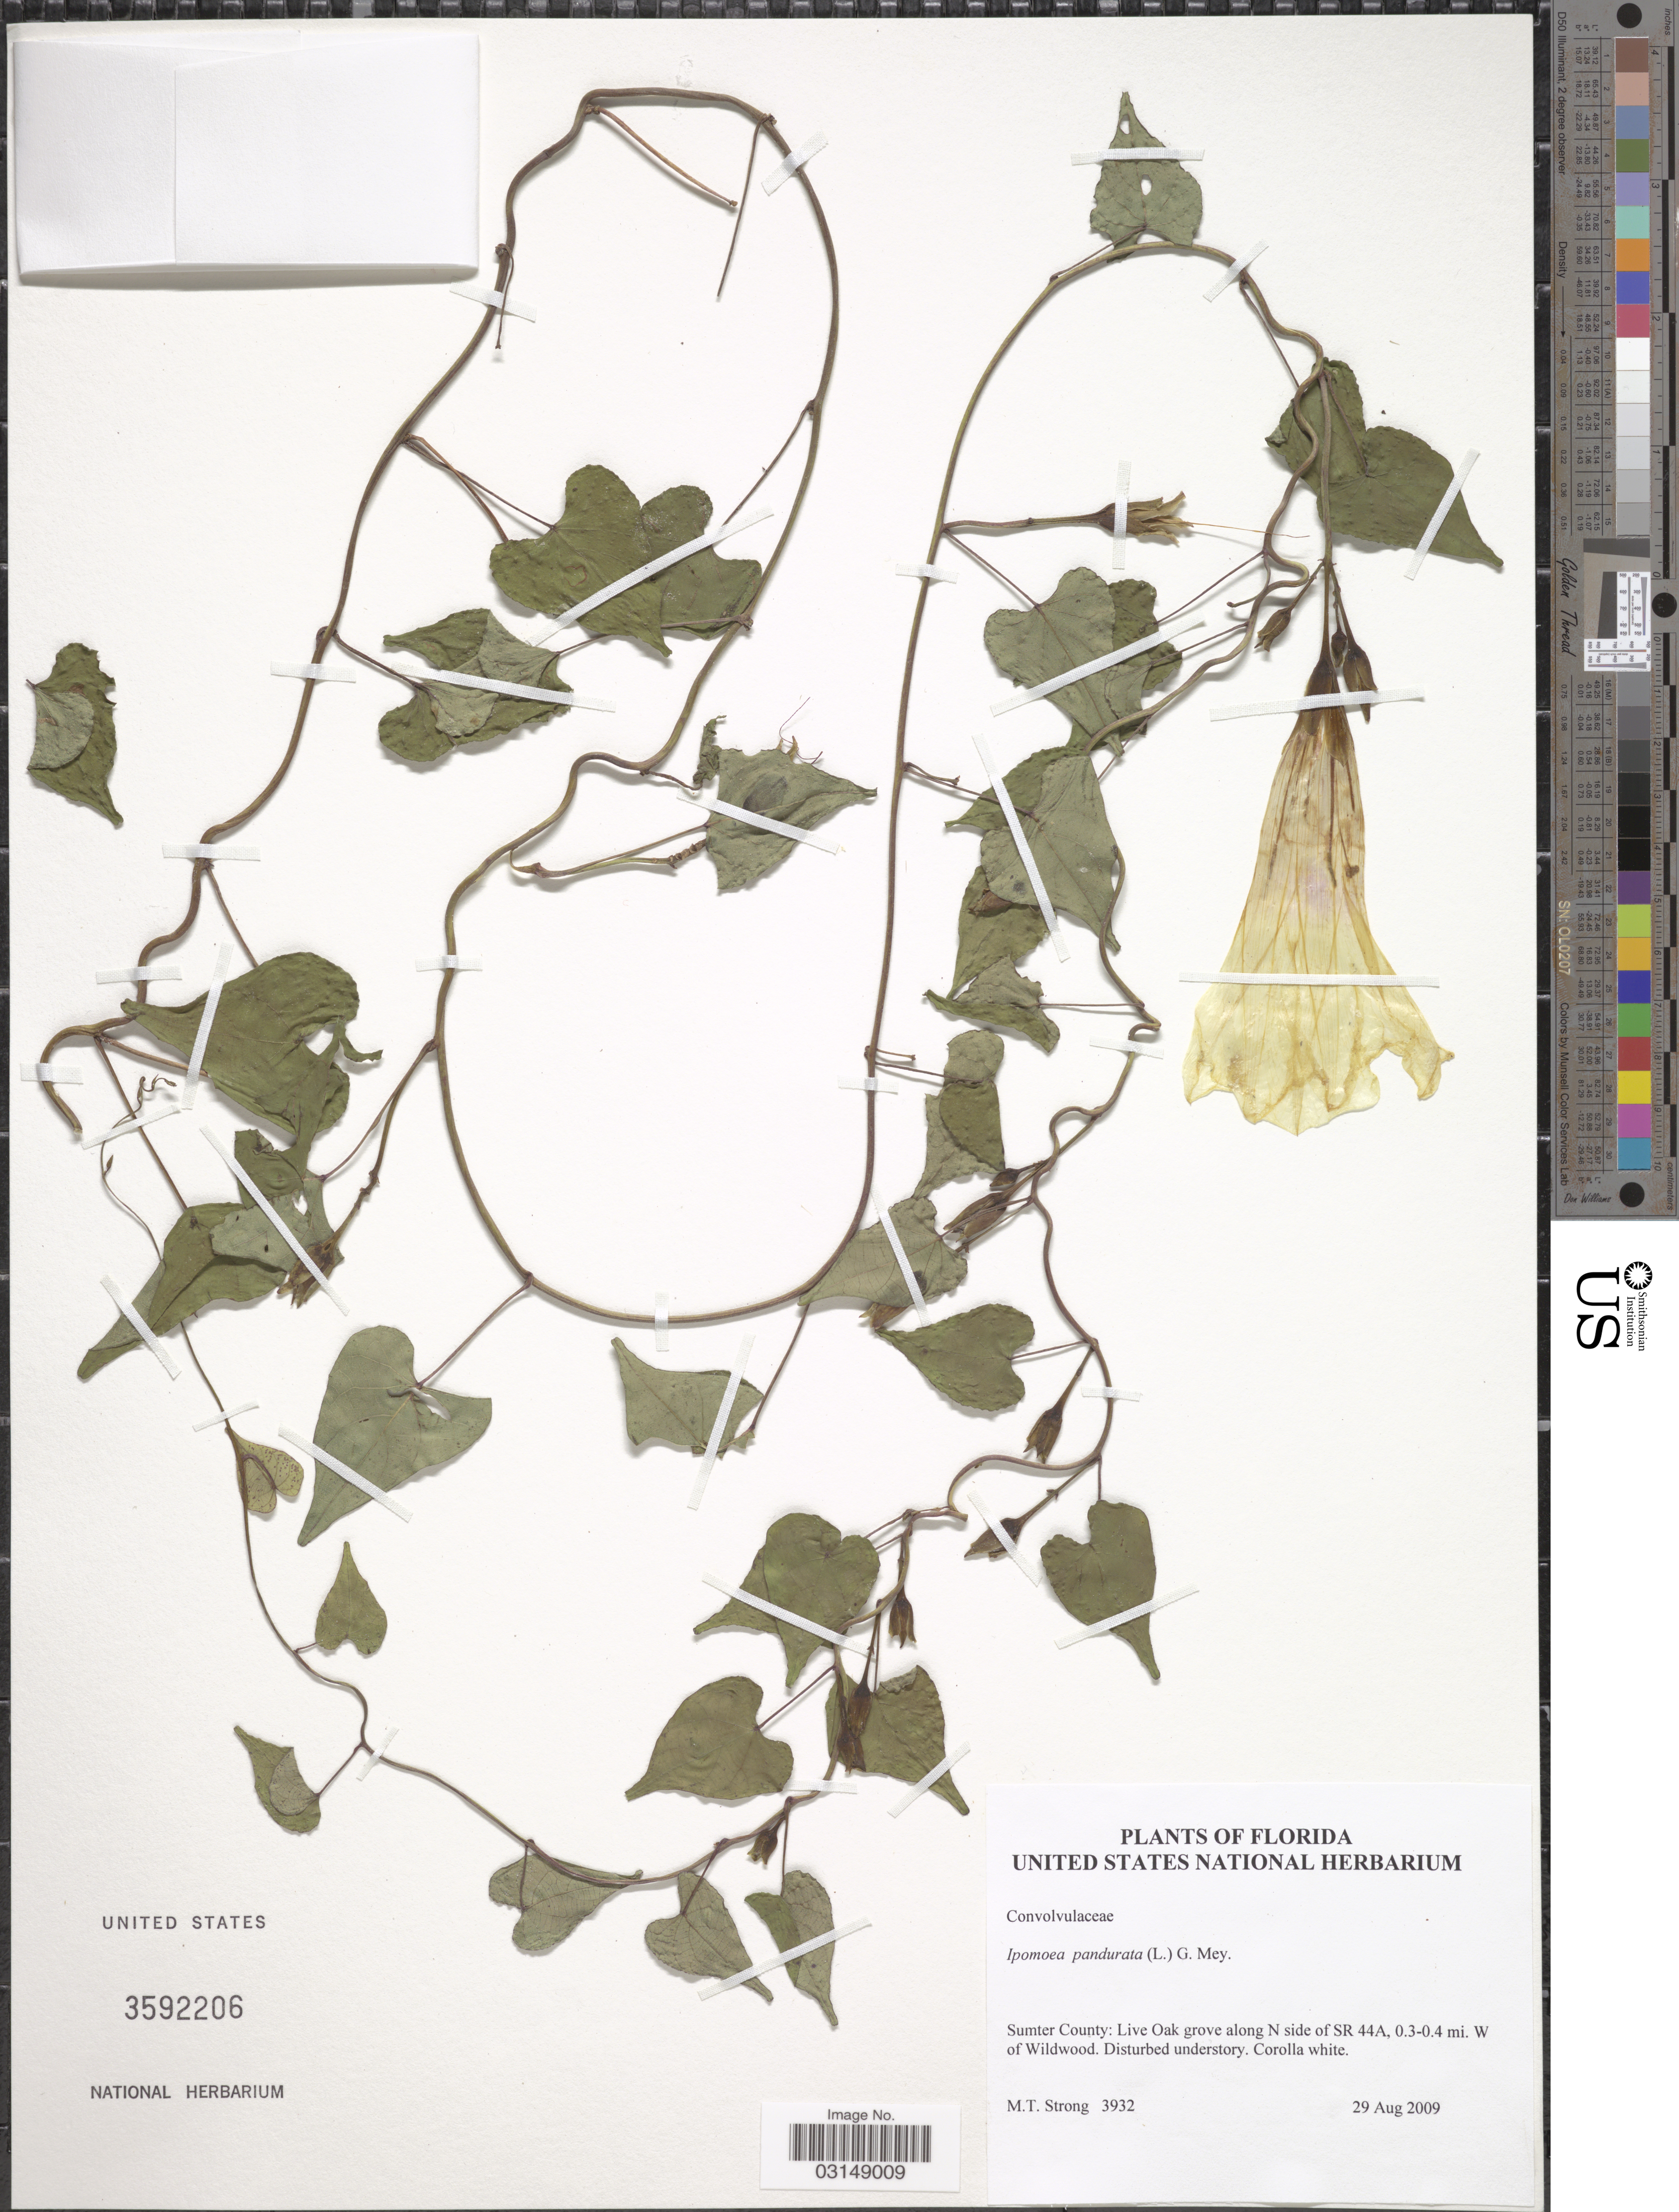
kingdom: Plantae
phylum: Tracheophyta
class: Magnoliopsida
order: Solanales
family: Convolvulaceae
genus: Ipomoea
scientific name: Ipomoea pandurata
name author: (L.) G. Mey.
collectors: M. T. Strong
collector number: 3932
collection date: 2009-08-29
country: United States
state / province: Florida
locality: Sumter County: Live Oak grove along N side of SR 44A, 0.3-0.4 mi. W of Wildwood.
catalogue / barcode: US 3592206